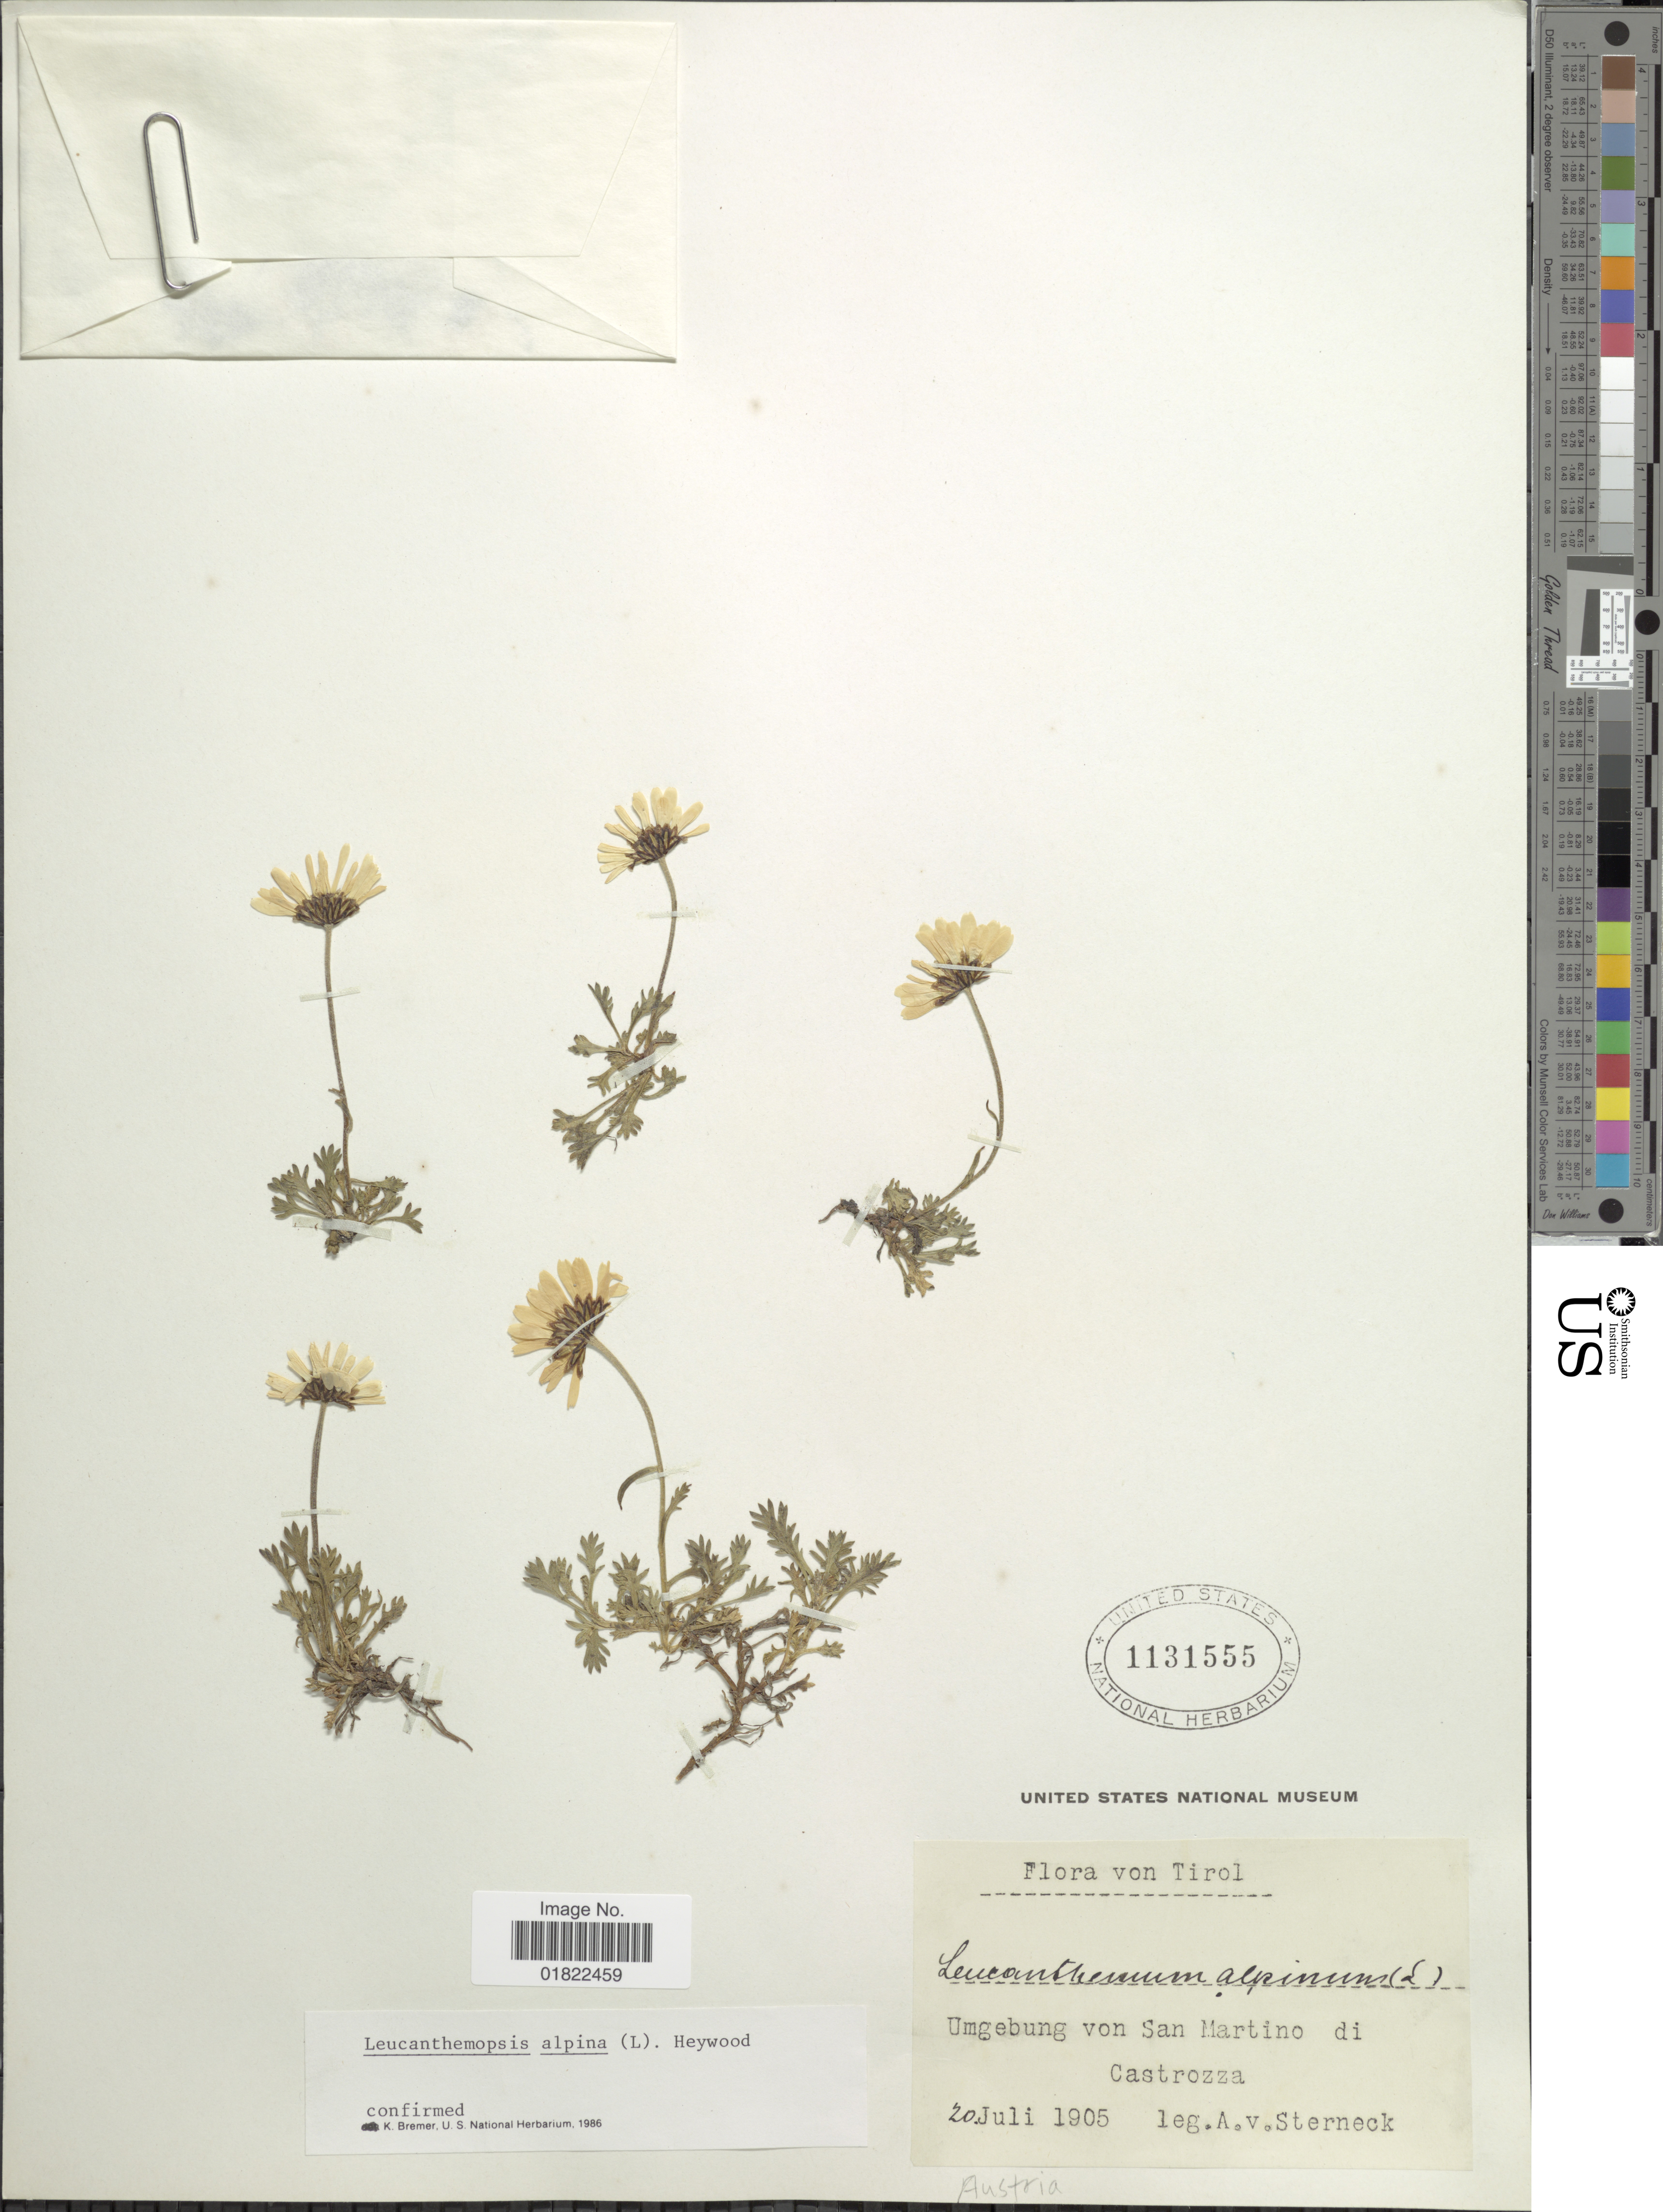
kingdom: Plantae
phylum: Tracheophyta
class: Magnoliopsida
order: Asterales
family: Asteraceae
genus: Leucanthemopsis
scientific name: Leucanthemopsis alpina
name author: (L.) Heywood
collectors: A. Sterneck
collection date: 1905-07-20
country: Austria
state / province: Tirol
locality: Umgebung von San Martino di Castrozza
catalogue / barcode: US 1131555